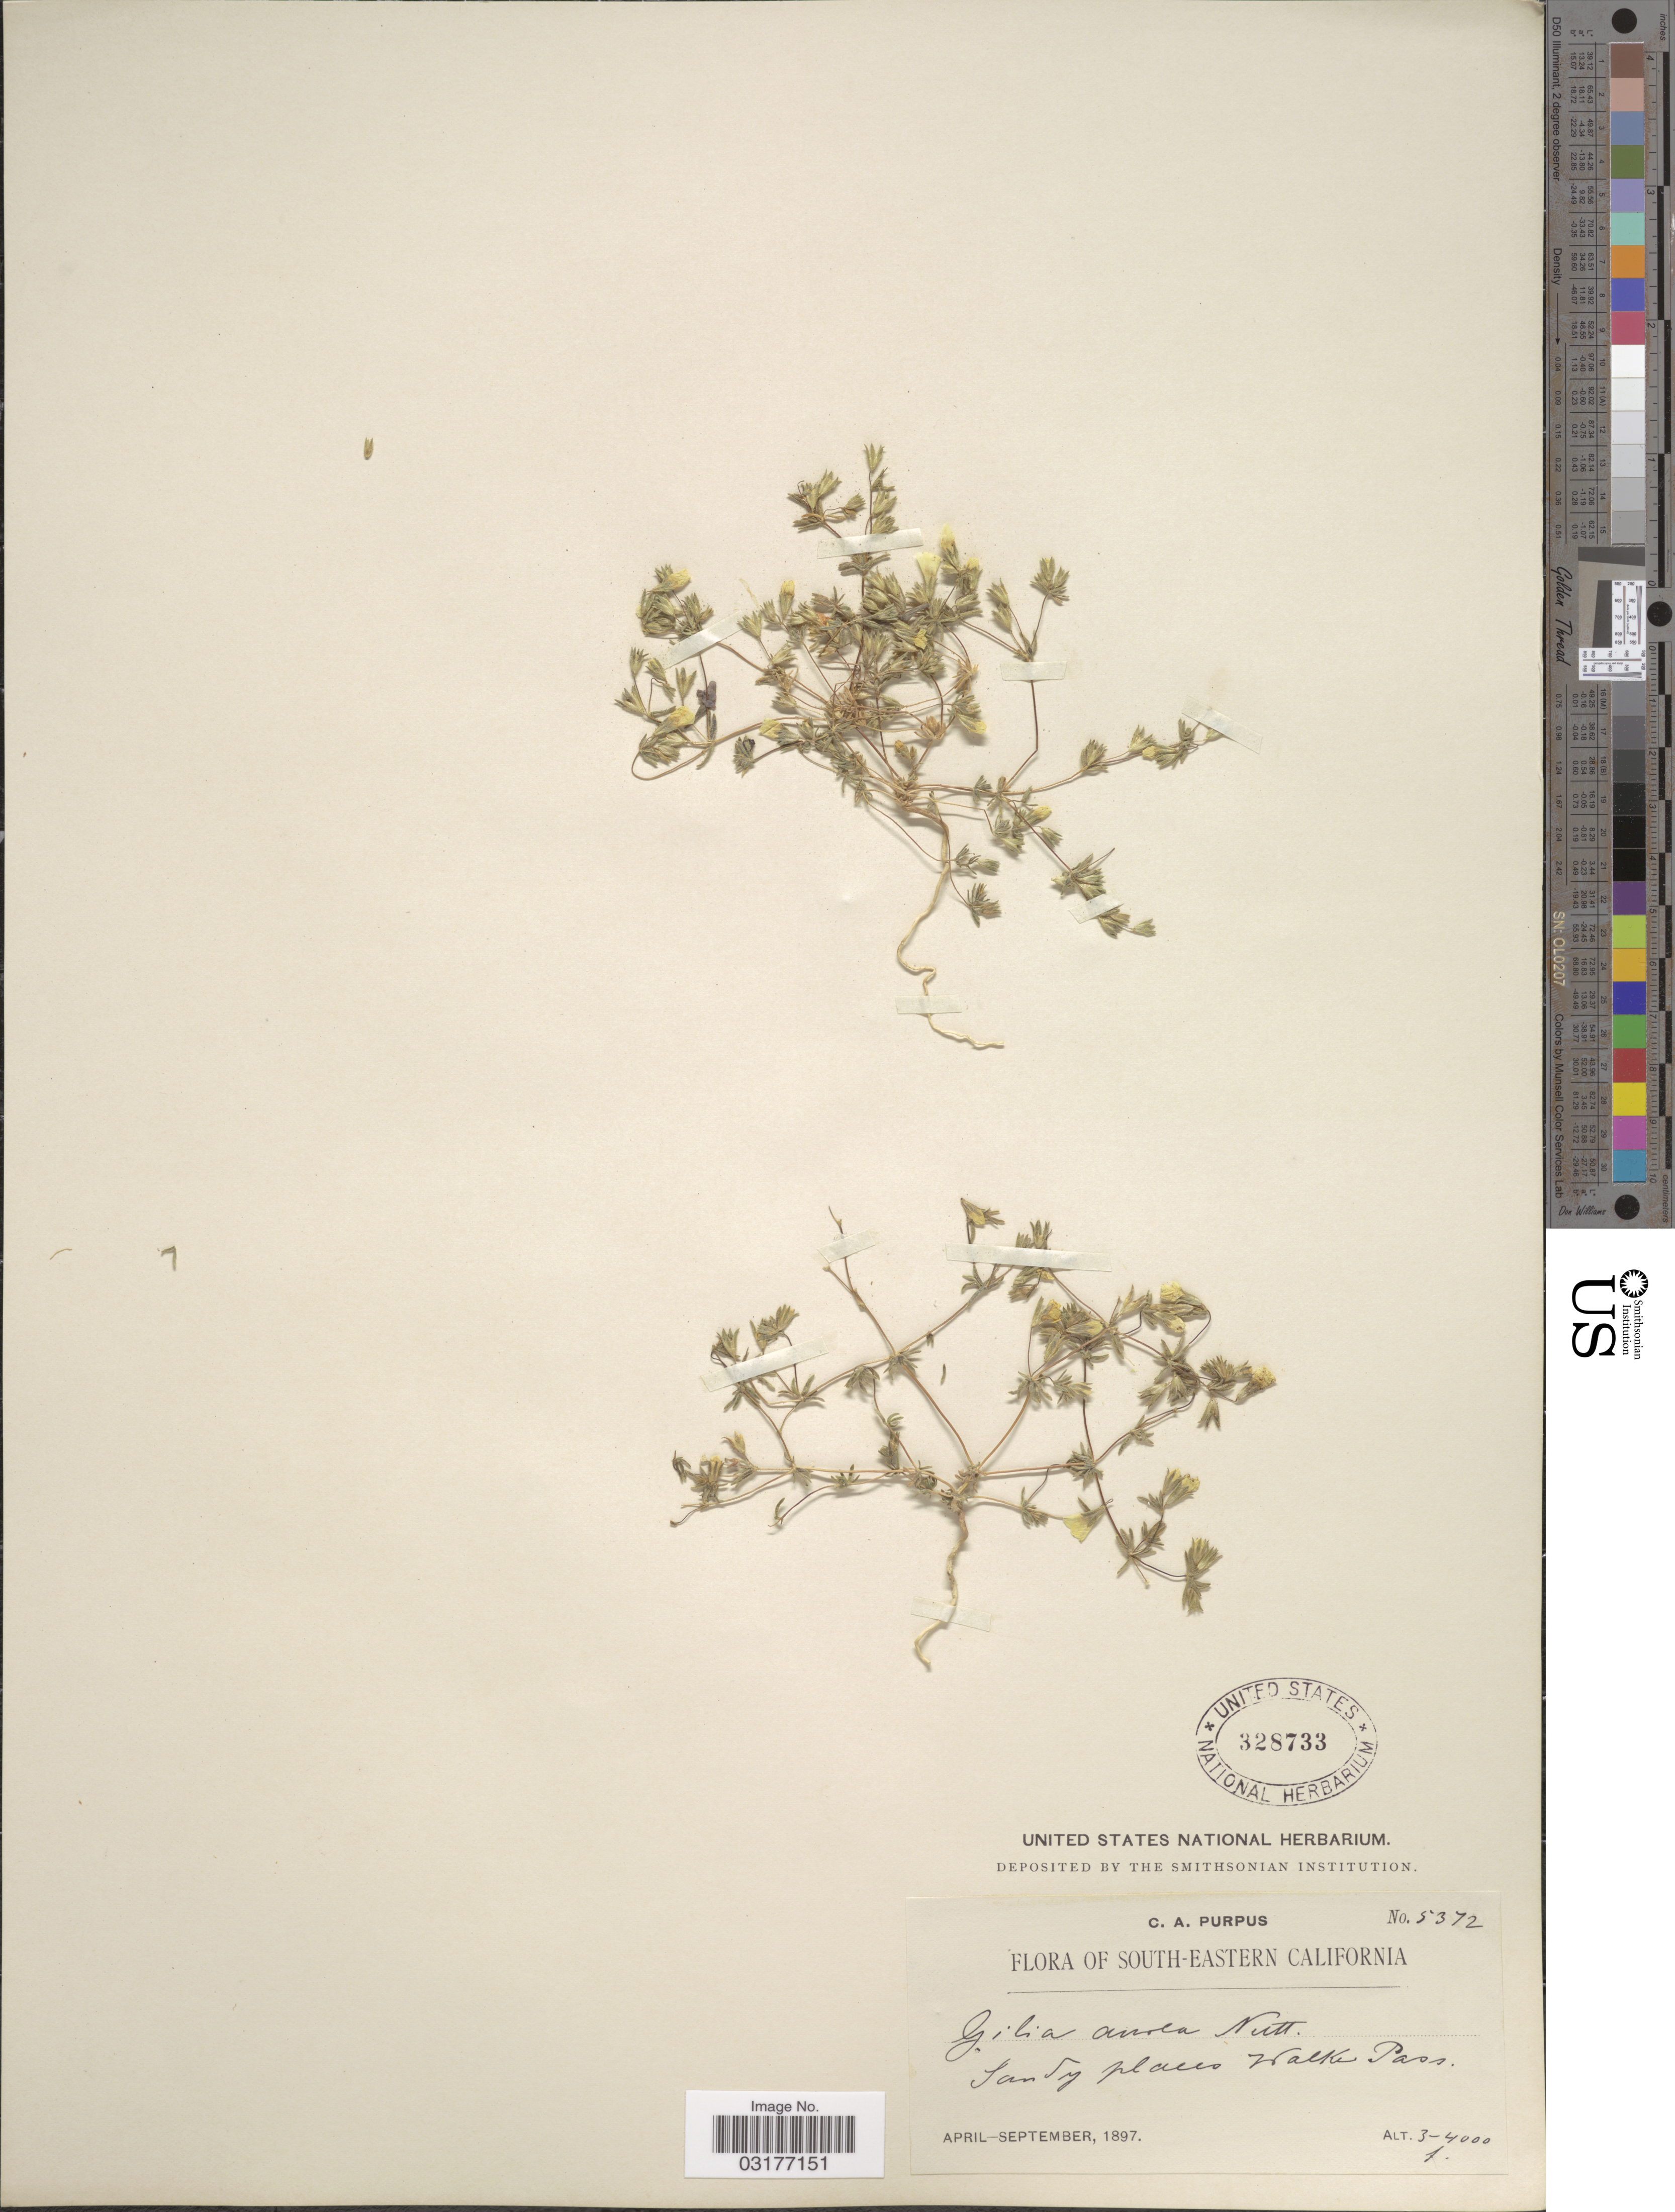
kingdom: Plantae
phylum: Tracheophyta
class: Magnoliopsida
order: Ericales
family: Polemoniaceae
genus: Leptosiphon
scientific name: Leptosiphon chrysanthus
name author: J.M. Porter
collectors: C. A. Purpus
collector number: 5372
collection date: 1897-04/1897-09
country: United States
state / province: California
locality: South-Eastern California. Walker Pass.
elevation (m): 914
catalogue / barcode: US 328733